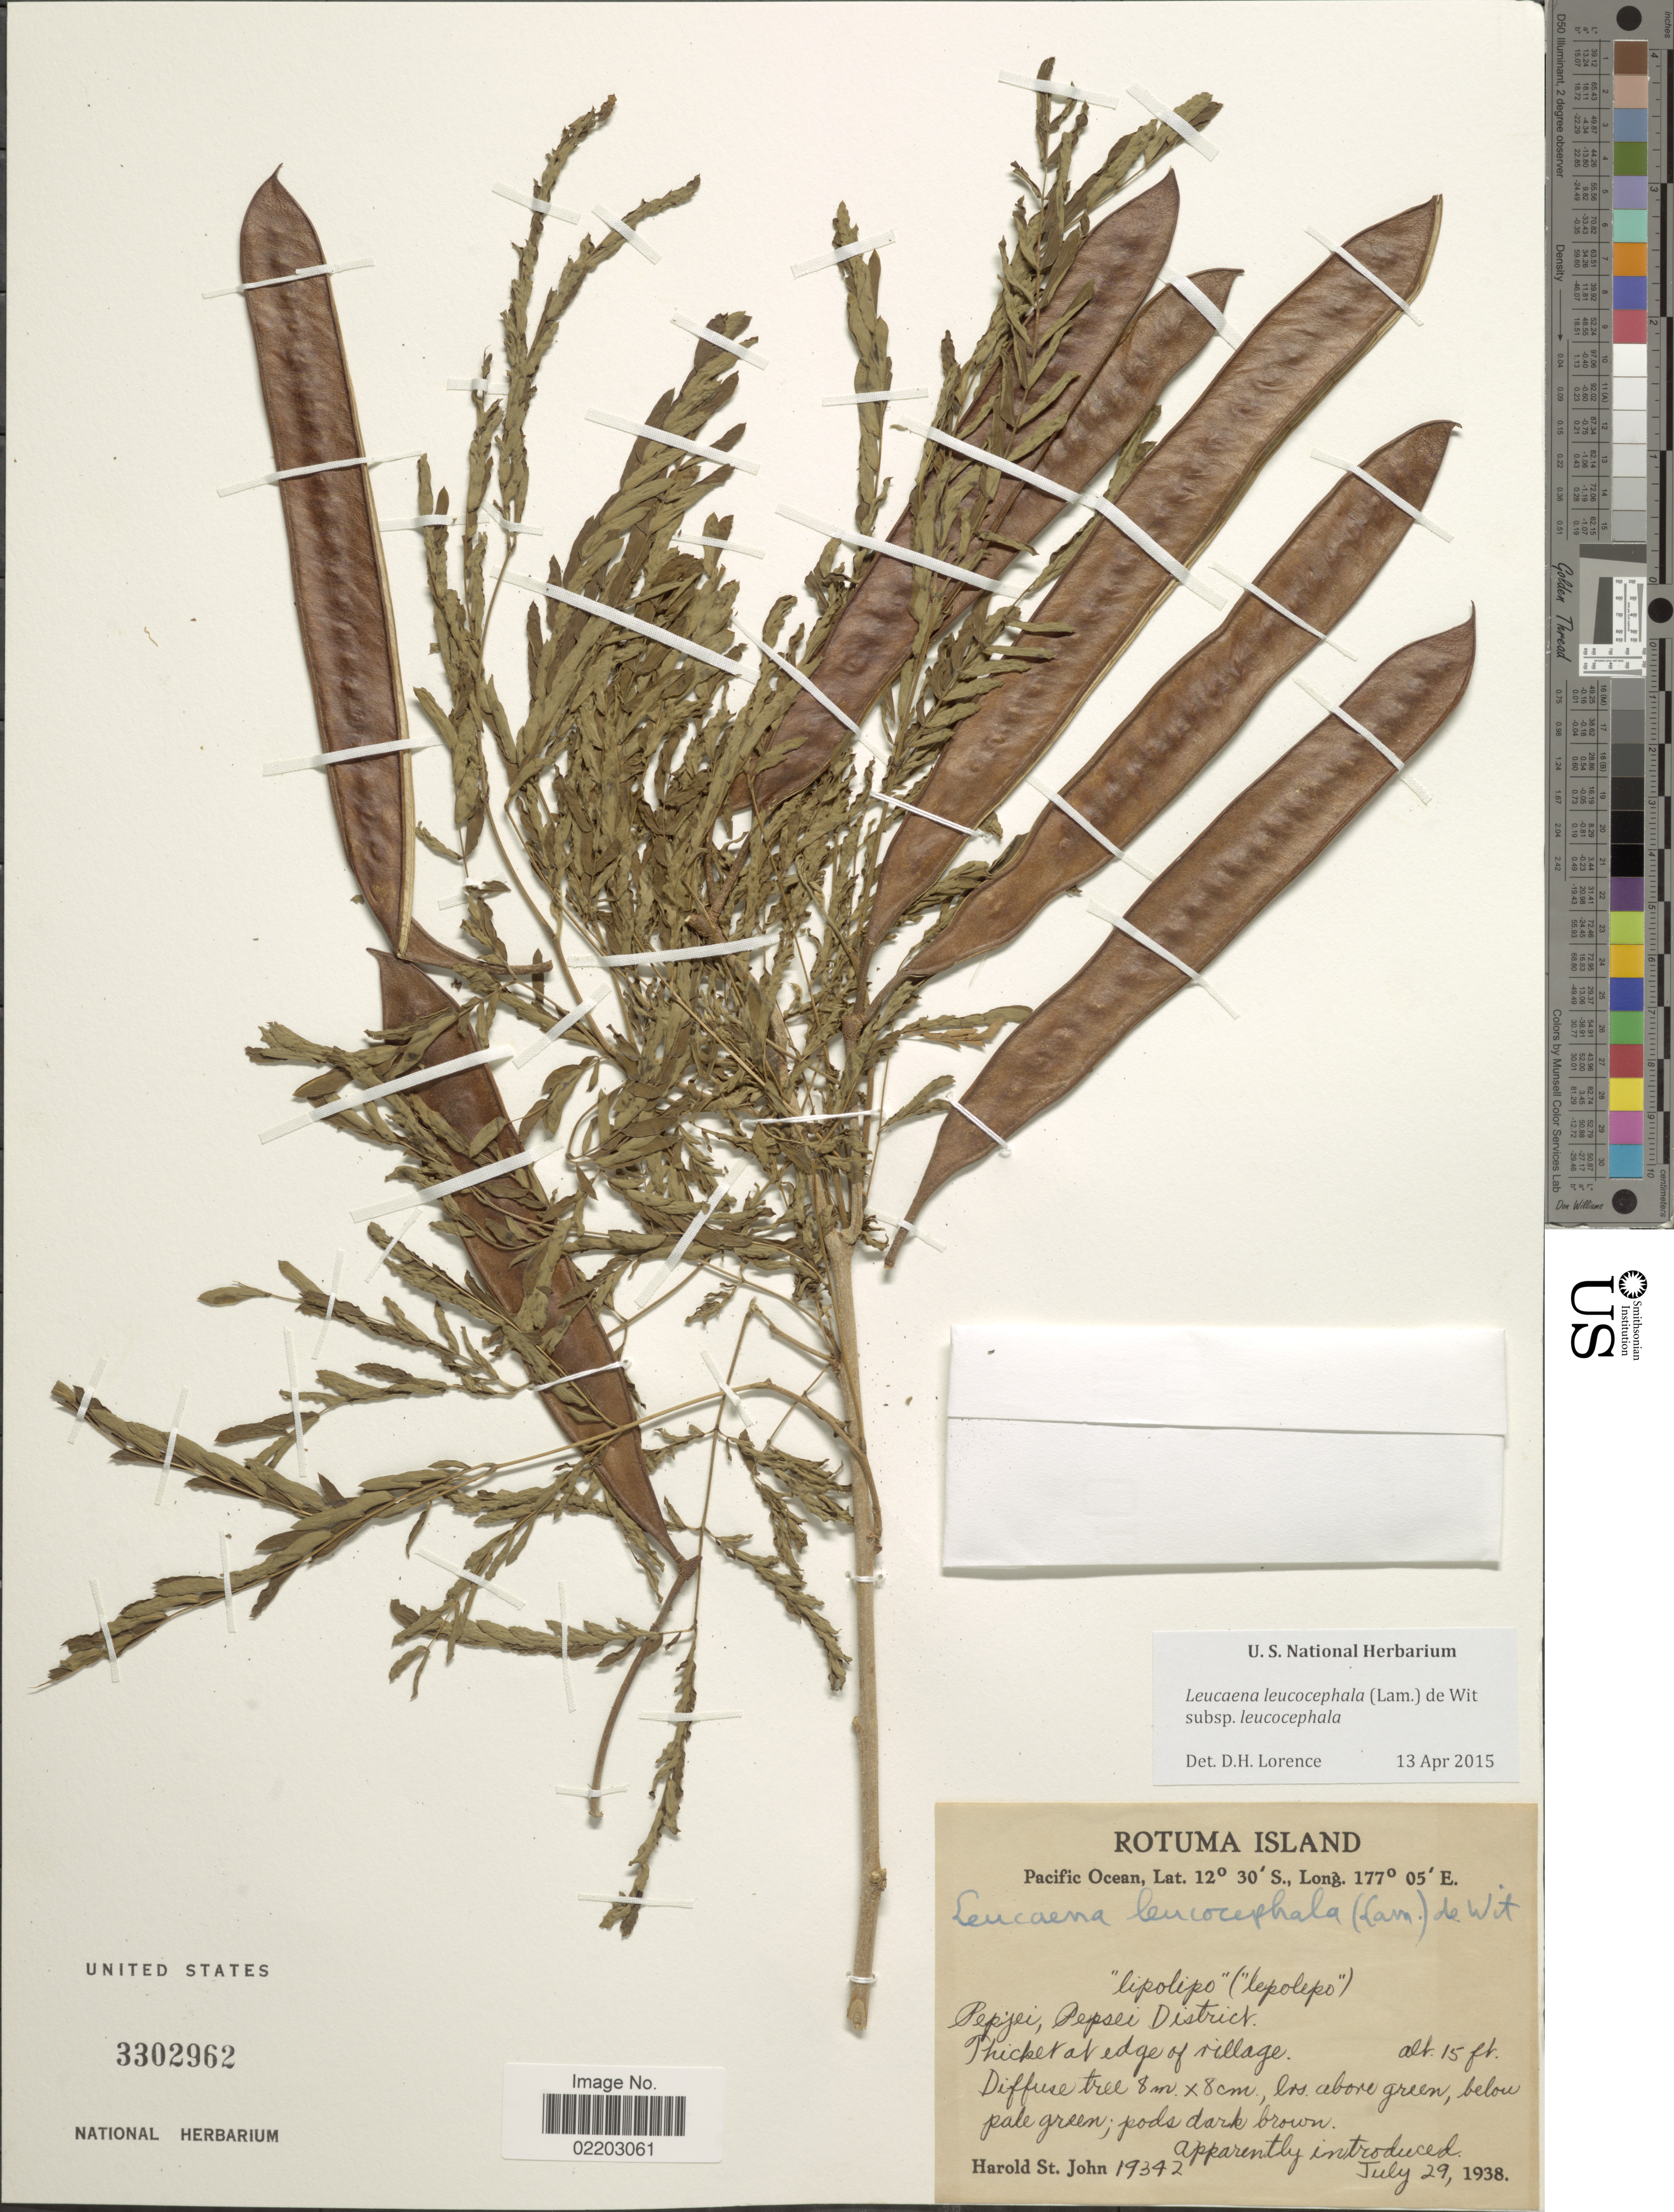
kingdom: Plantae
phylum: Tracheophyta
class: Magnoliopsida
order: Fabales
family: Fabaceae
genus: Leucaena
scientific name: Leucaena leucocephala subsp. leucocephala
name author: (Lam.) de Wit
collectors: H. St. John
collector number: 19342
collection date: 1938-07-29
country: Fiji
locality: Rotuma Island, Pepjei, Pepsei District. Thicket at the edge of village.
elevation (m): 5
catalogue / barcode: US 3302962